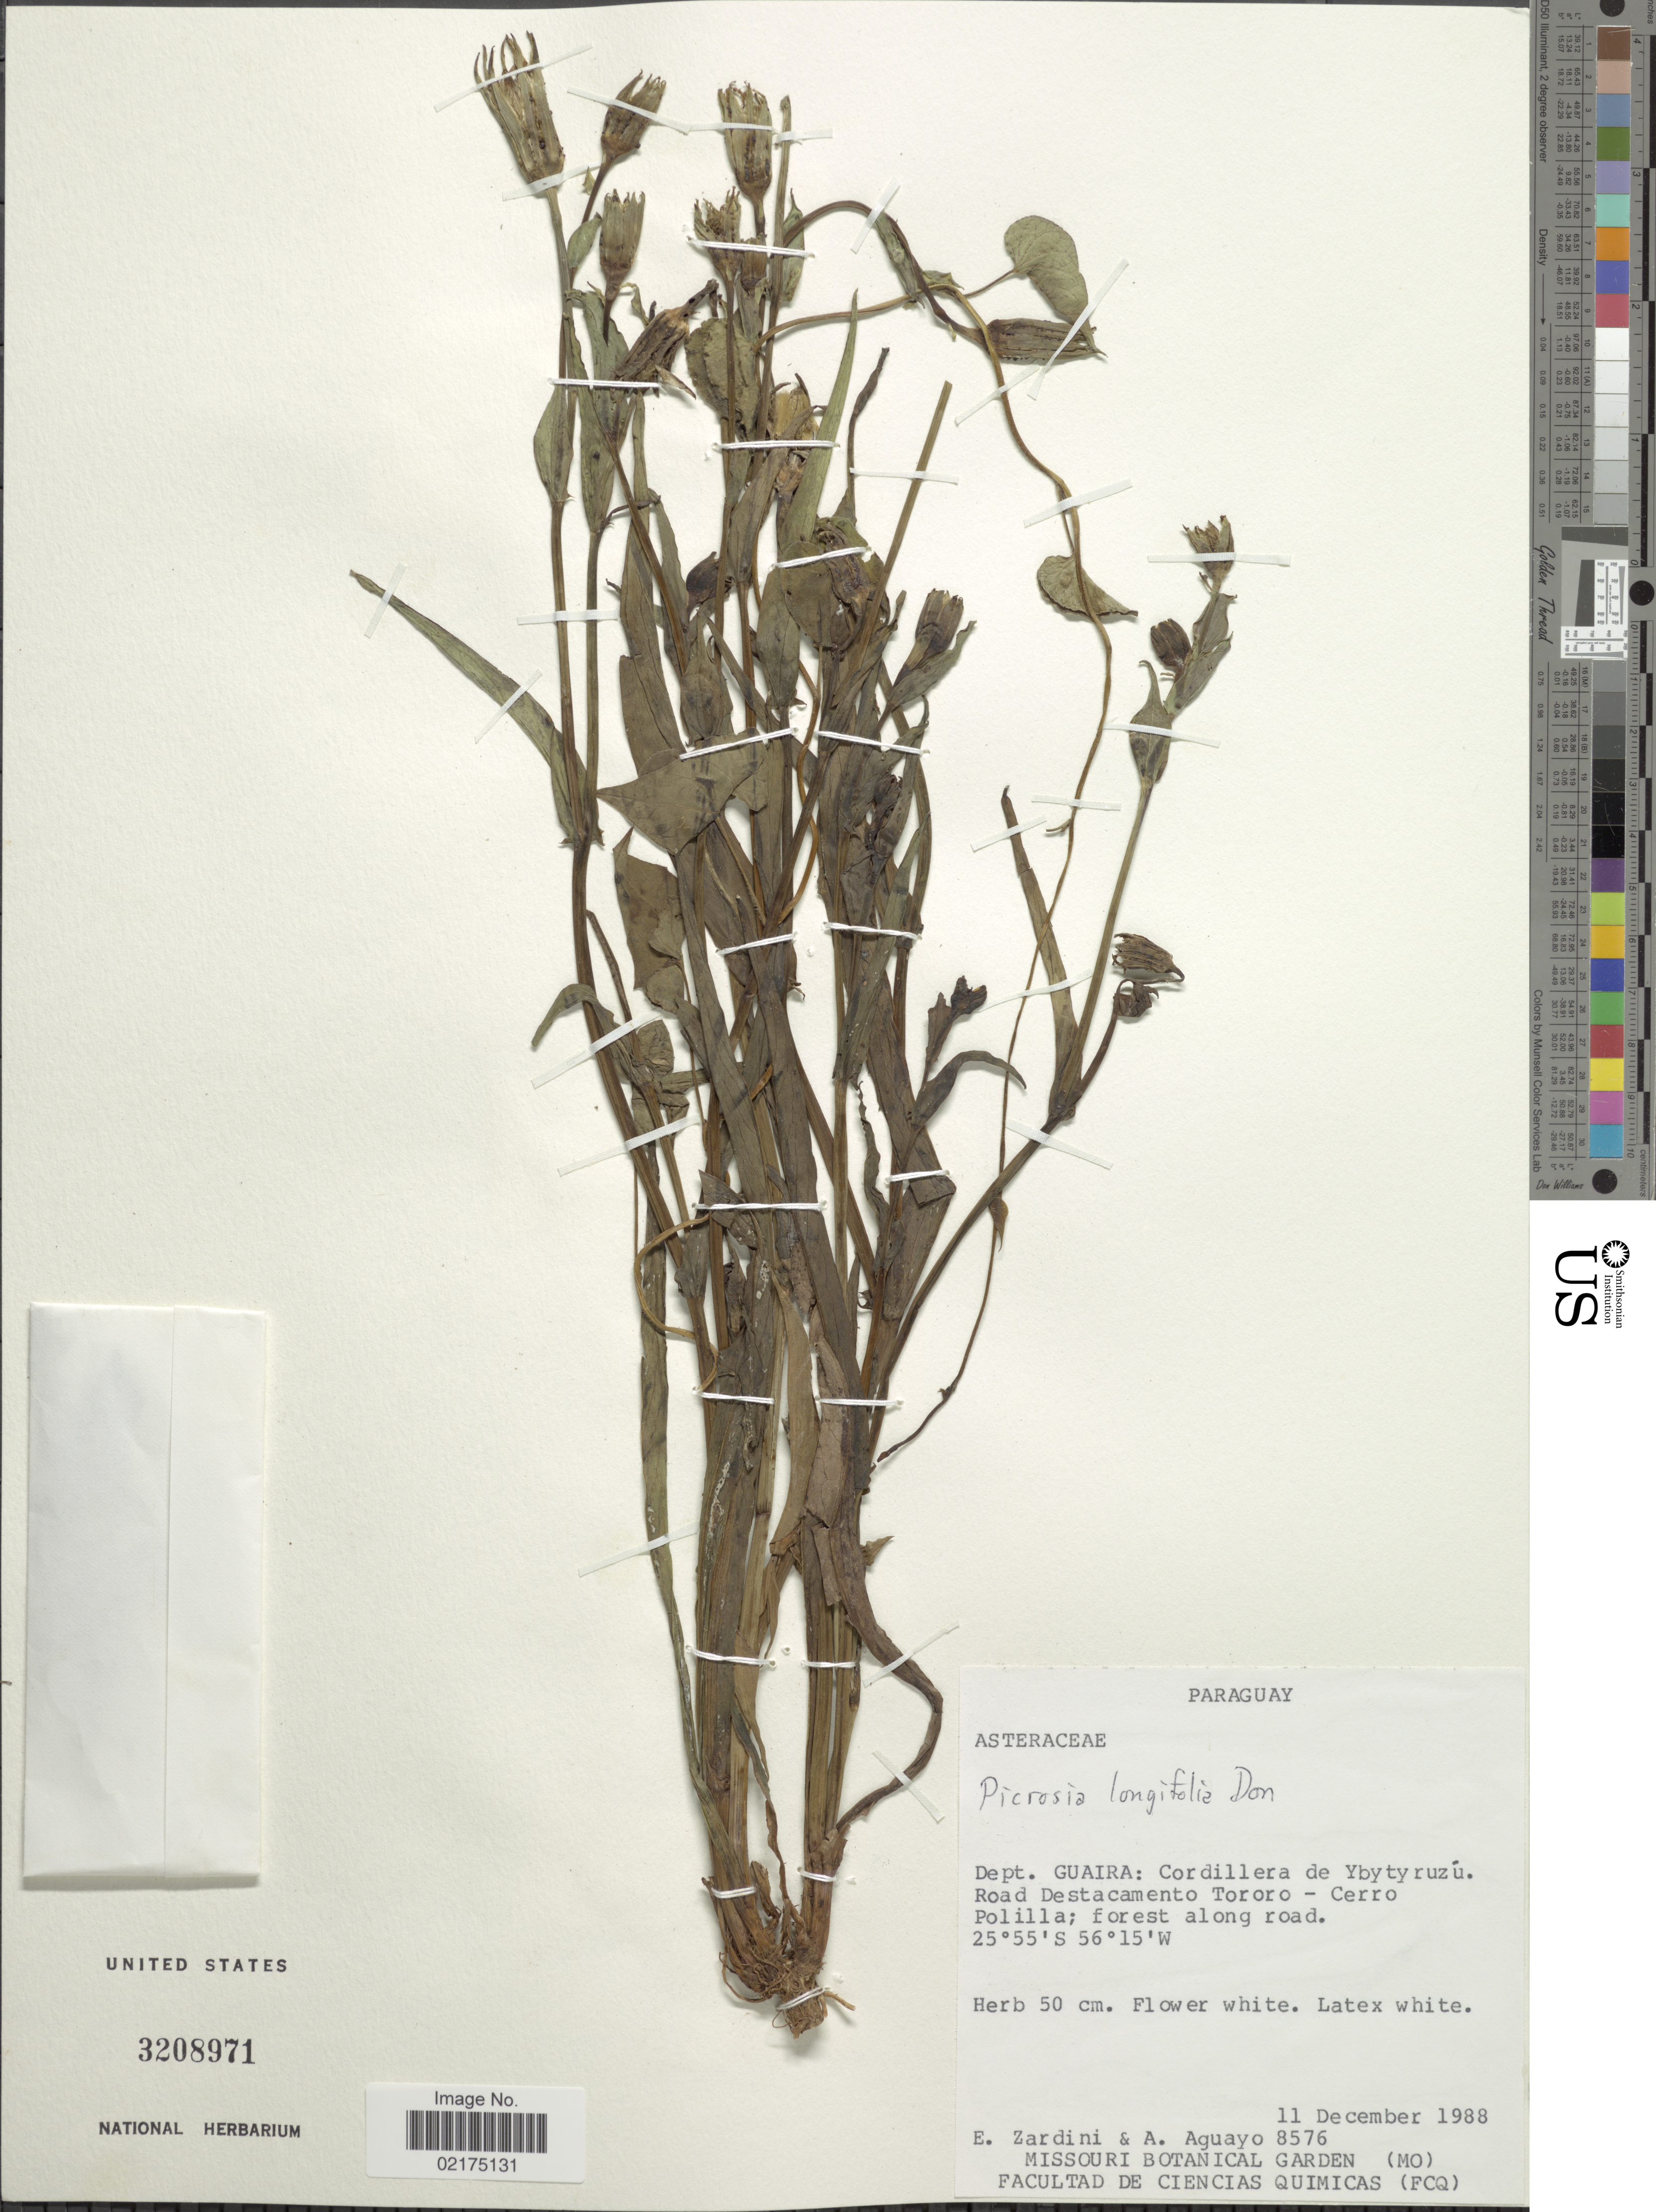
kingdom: Plantae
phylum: Tracheophyta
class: Magnoliopsida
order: Asterales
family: Asteraceae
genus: Picrosia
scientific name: Picrosia longifolia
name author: D. Don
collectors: E. M. Zardini & A. Aguayo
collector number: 8576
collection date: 1988-12-11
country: Paraguay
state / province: Guaira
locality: Cordillera de Ybytyruzu. Road Destacamento Tororo - Cerro Polilla; forest along road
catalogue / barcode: US 3208971